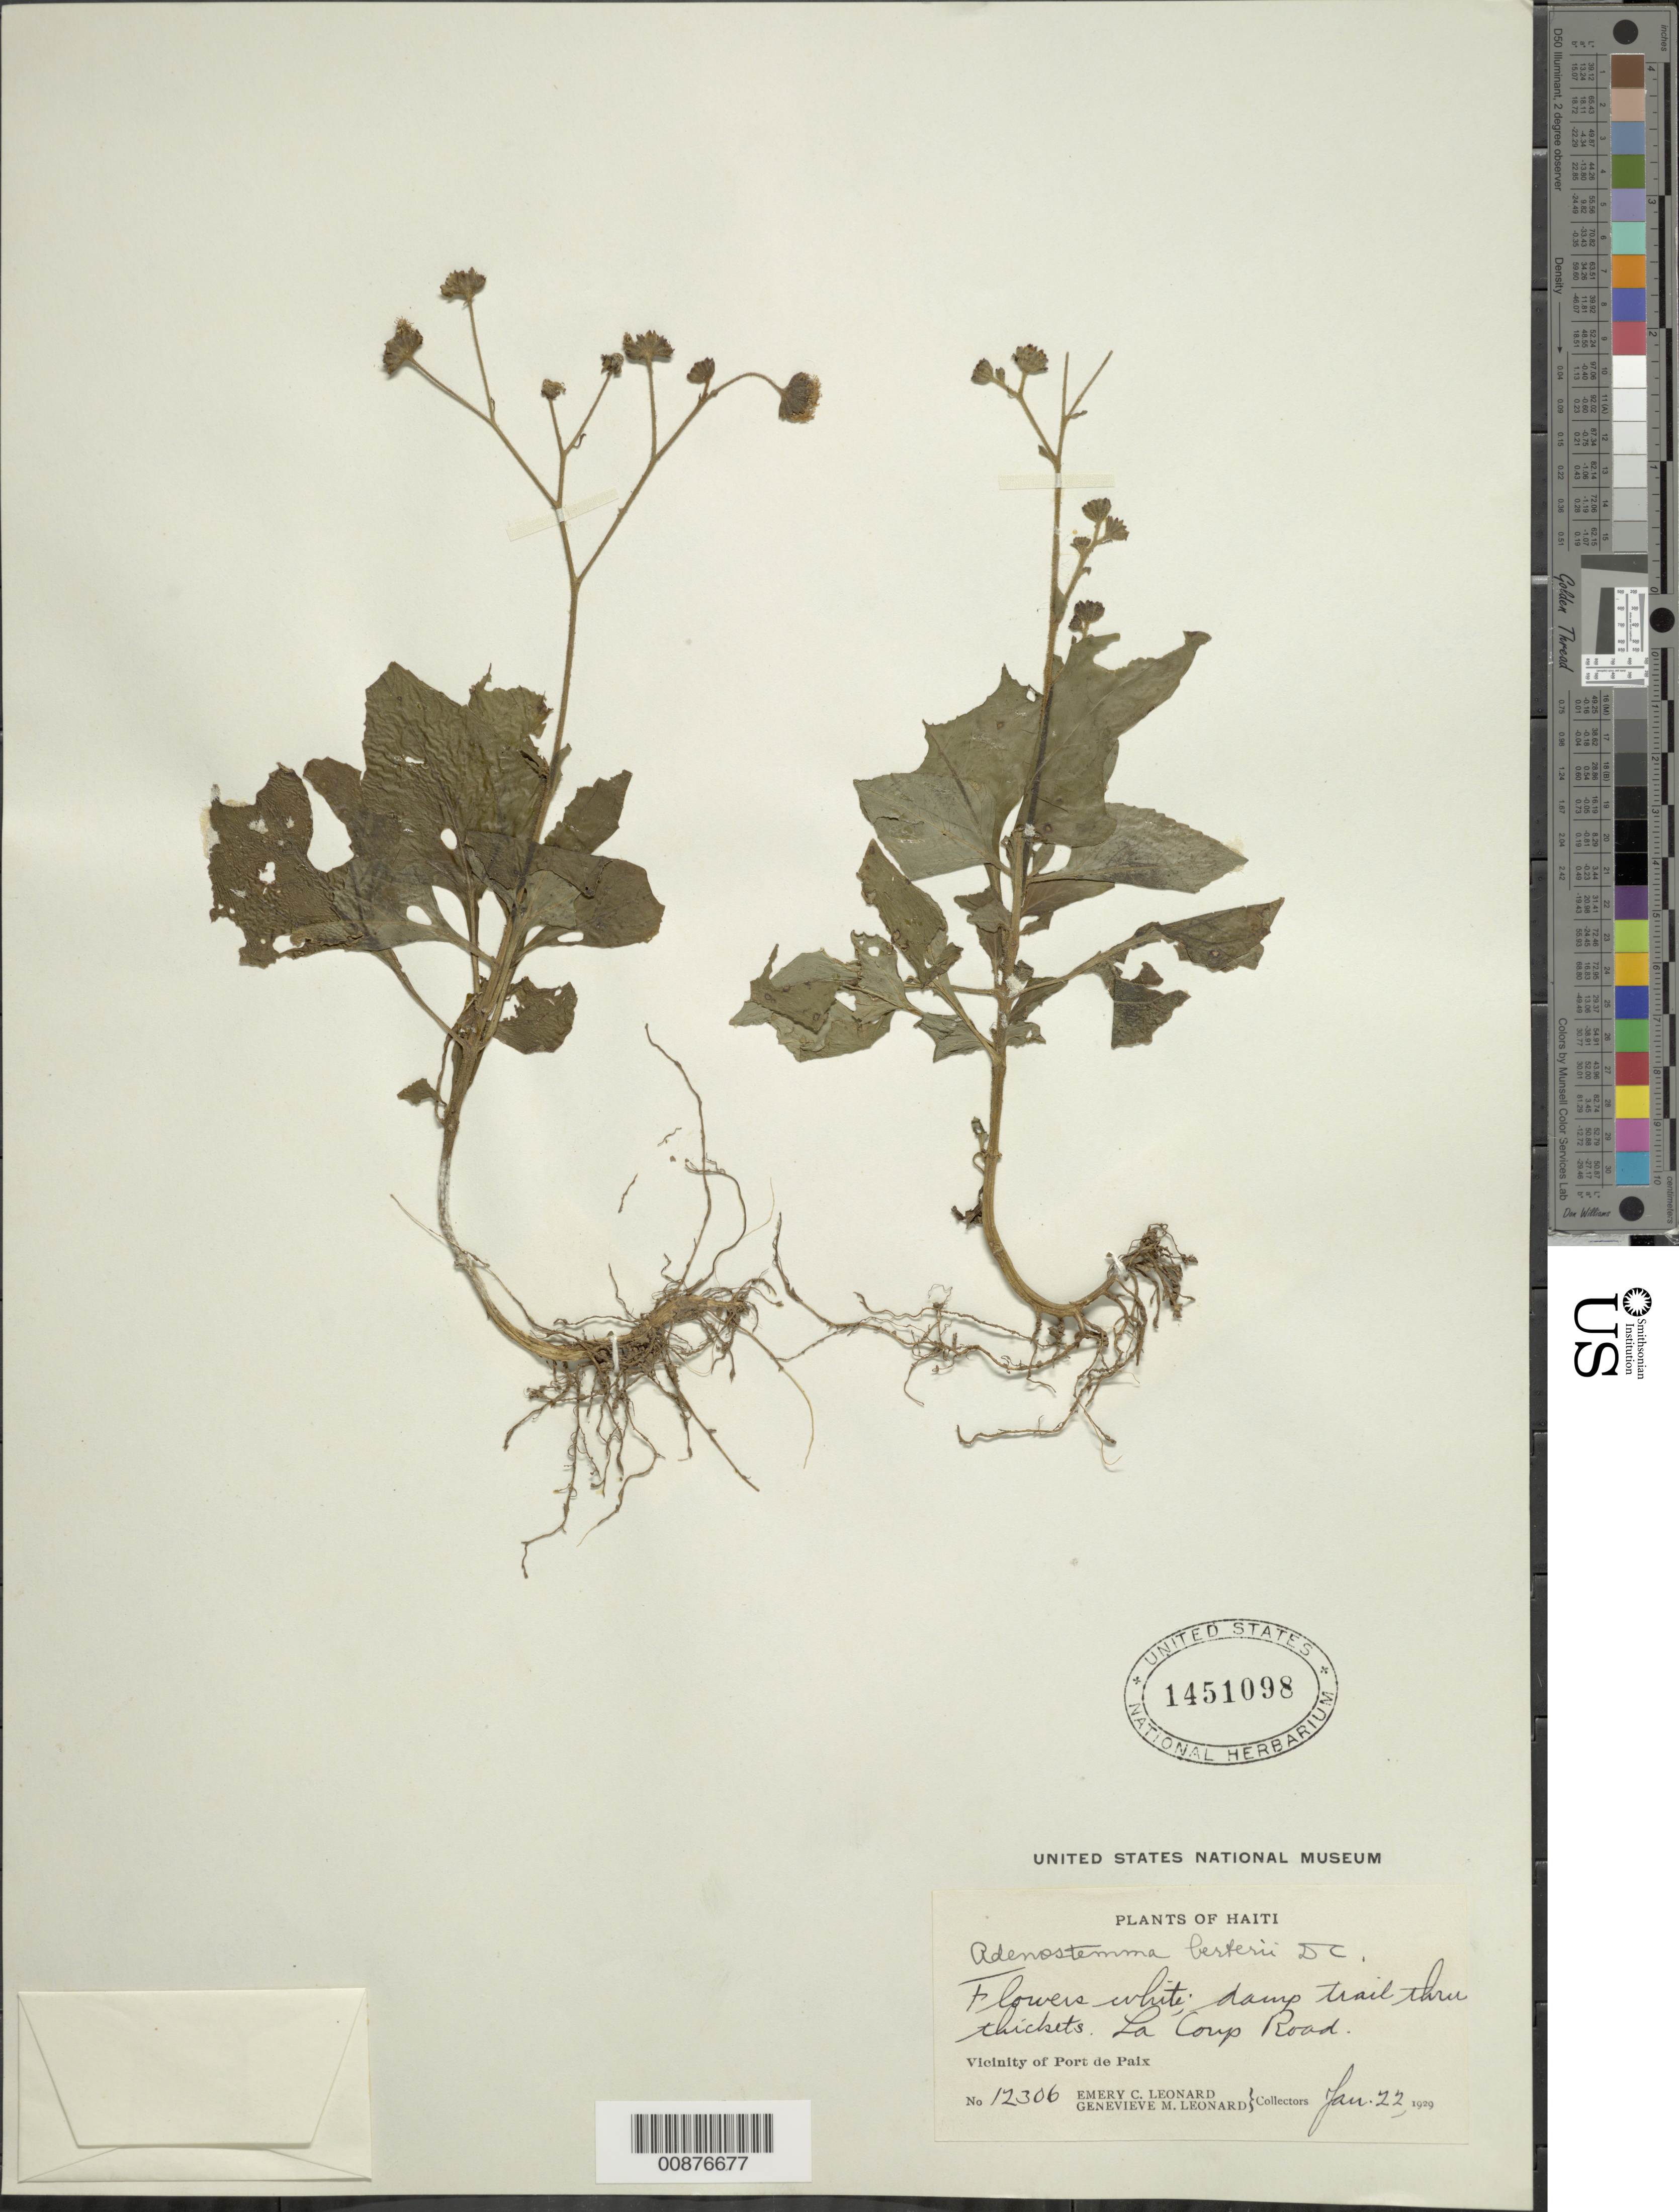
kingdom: Plantae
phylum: Tracheophyta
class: Magnoliopsida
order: Asterales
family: Asteraceae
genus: Adenostemma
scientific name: Adenostemma berteroi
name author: DC.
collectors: E. C. Leonard & G. M. Leonard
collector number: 12306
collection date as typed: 22 Jan 1929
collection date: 1929-01-22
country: Haiti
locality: La Coup Road. Vicinity of Port de Paix.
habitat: Damp trail through thickets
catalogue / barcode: US 1451098